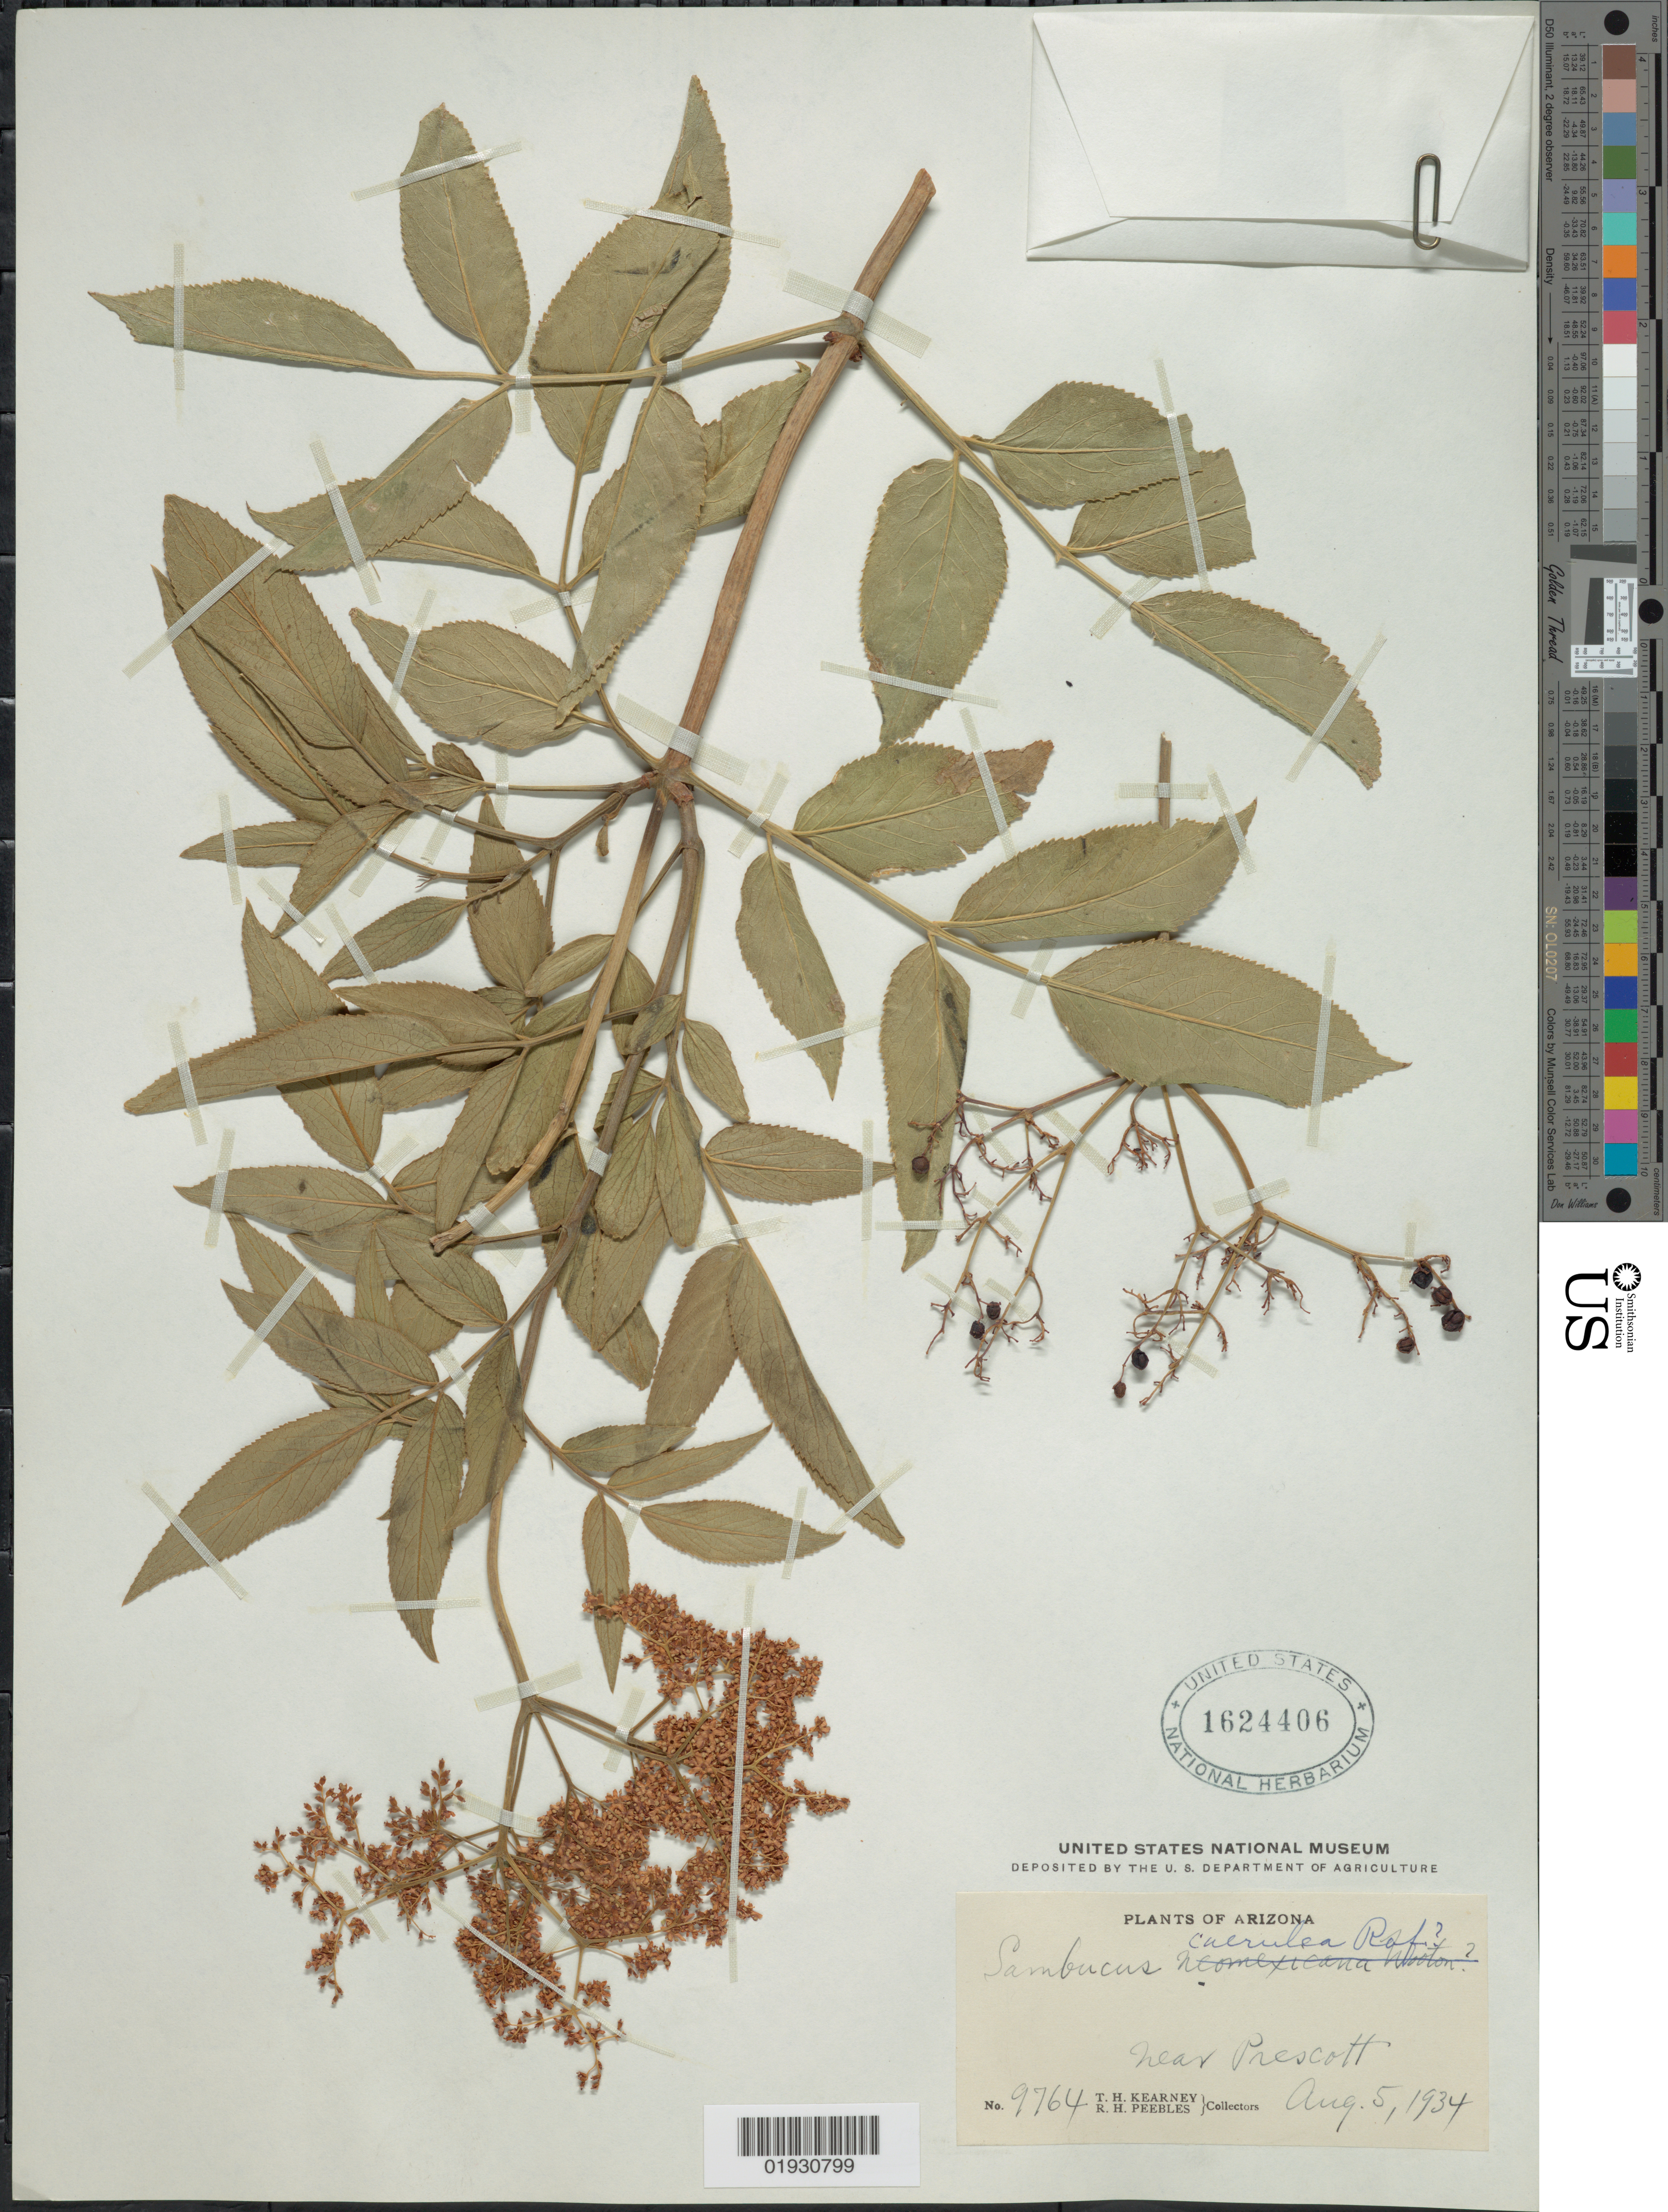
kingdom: Plantae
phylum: Tracheophyta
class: Magnoliopsida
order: Dipsacales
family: Viburnaceae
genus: Sambucus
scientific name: Sambucus cerulea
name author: Raf.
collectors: T. H. Kearney & R. H. Peebles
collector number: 9764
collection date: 1934-08-05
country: United States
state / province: Arizona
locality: Near Precott.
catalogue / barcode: US 1624406